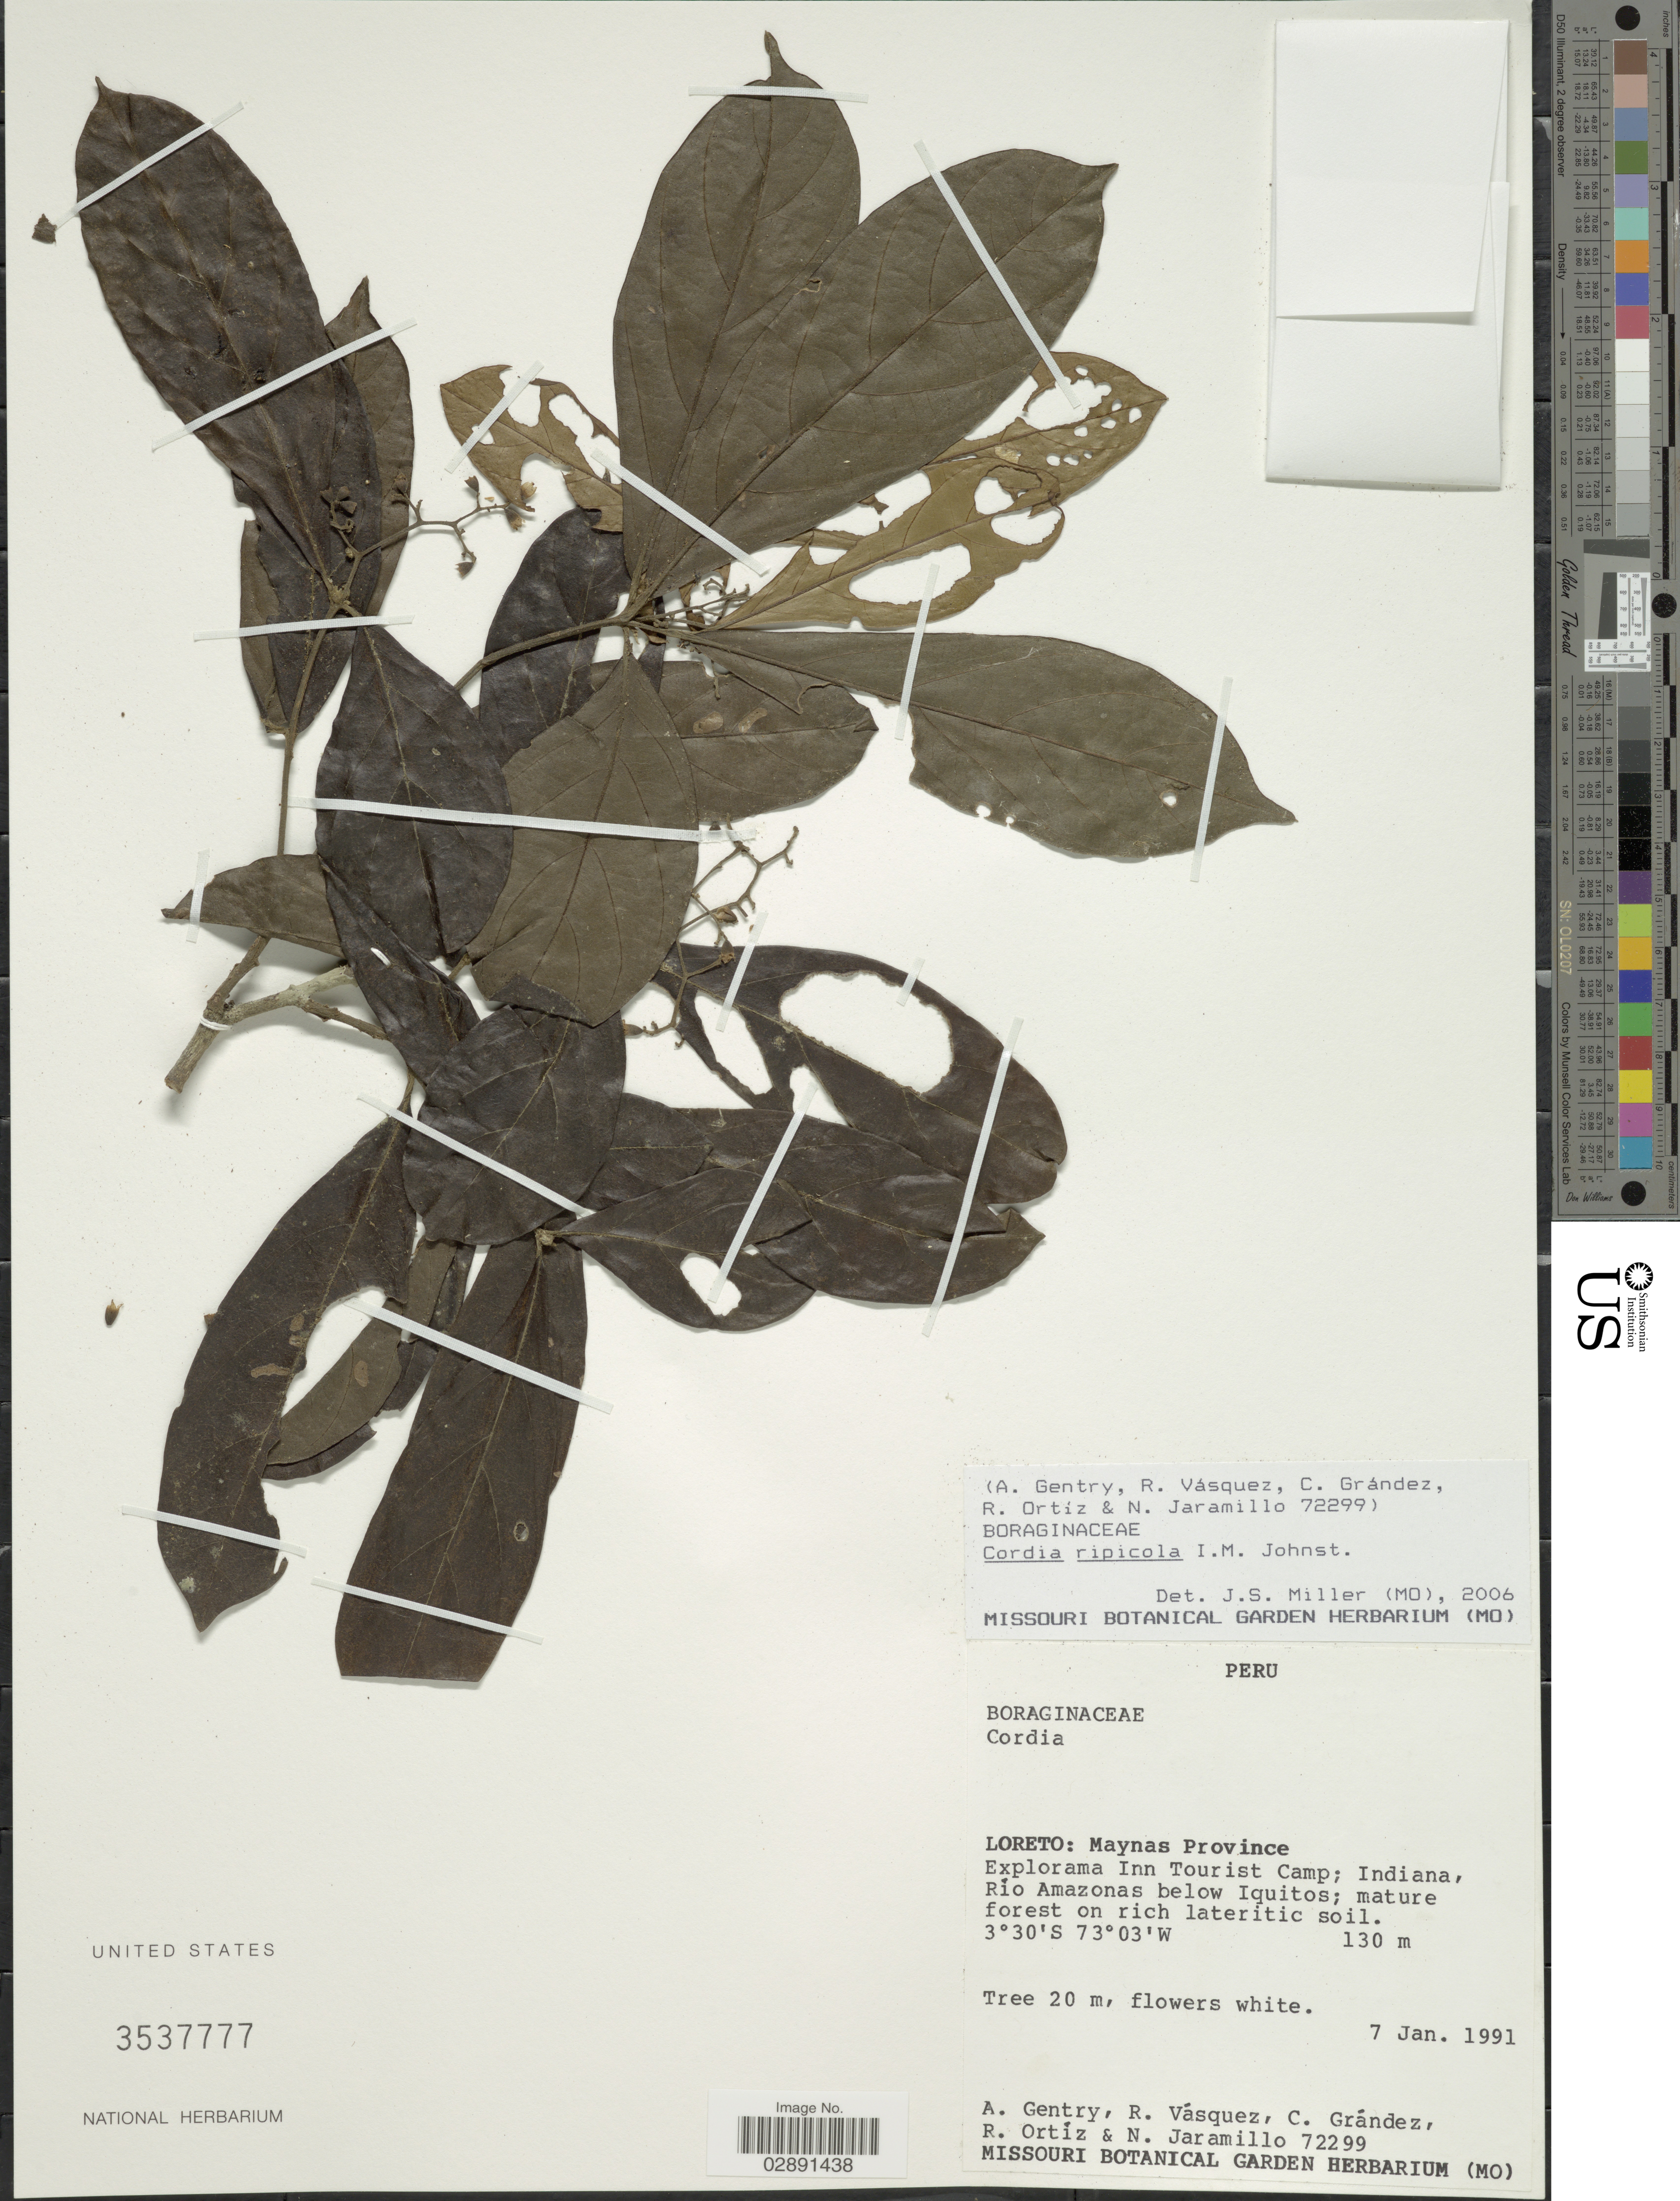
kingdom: Plantae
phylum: Tracheophyta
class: Magnoliopsida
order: Boraginales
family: Cordiaceae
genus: Cordia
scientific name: Cordia ripicola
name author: I.M. Johnst.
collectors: A. H. Gentry, R. Vásquez, C. Grández, R. Ortíz & N. Jaramillo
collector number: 72299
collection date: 1991-01-07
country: Peru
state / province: Loreto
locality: Maynas Province. Explorama Inn Tourist Camp; Indiana, Río Amazonas below Iquitos.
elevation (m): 130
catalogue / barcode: US 3537777